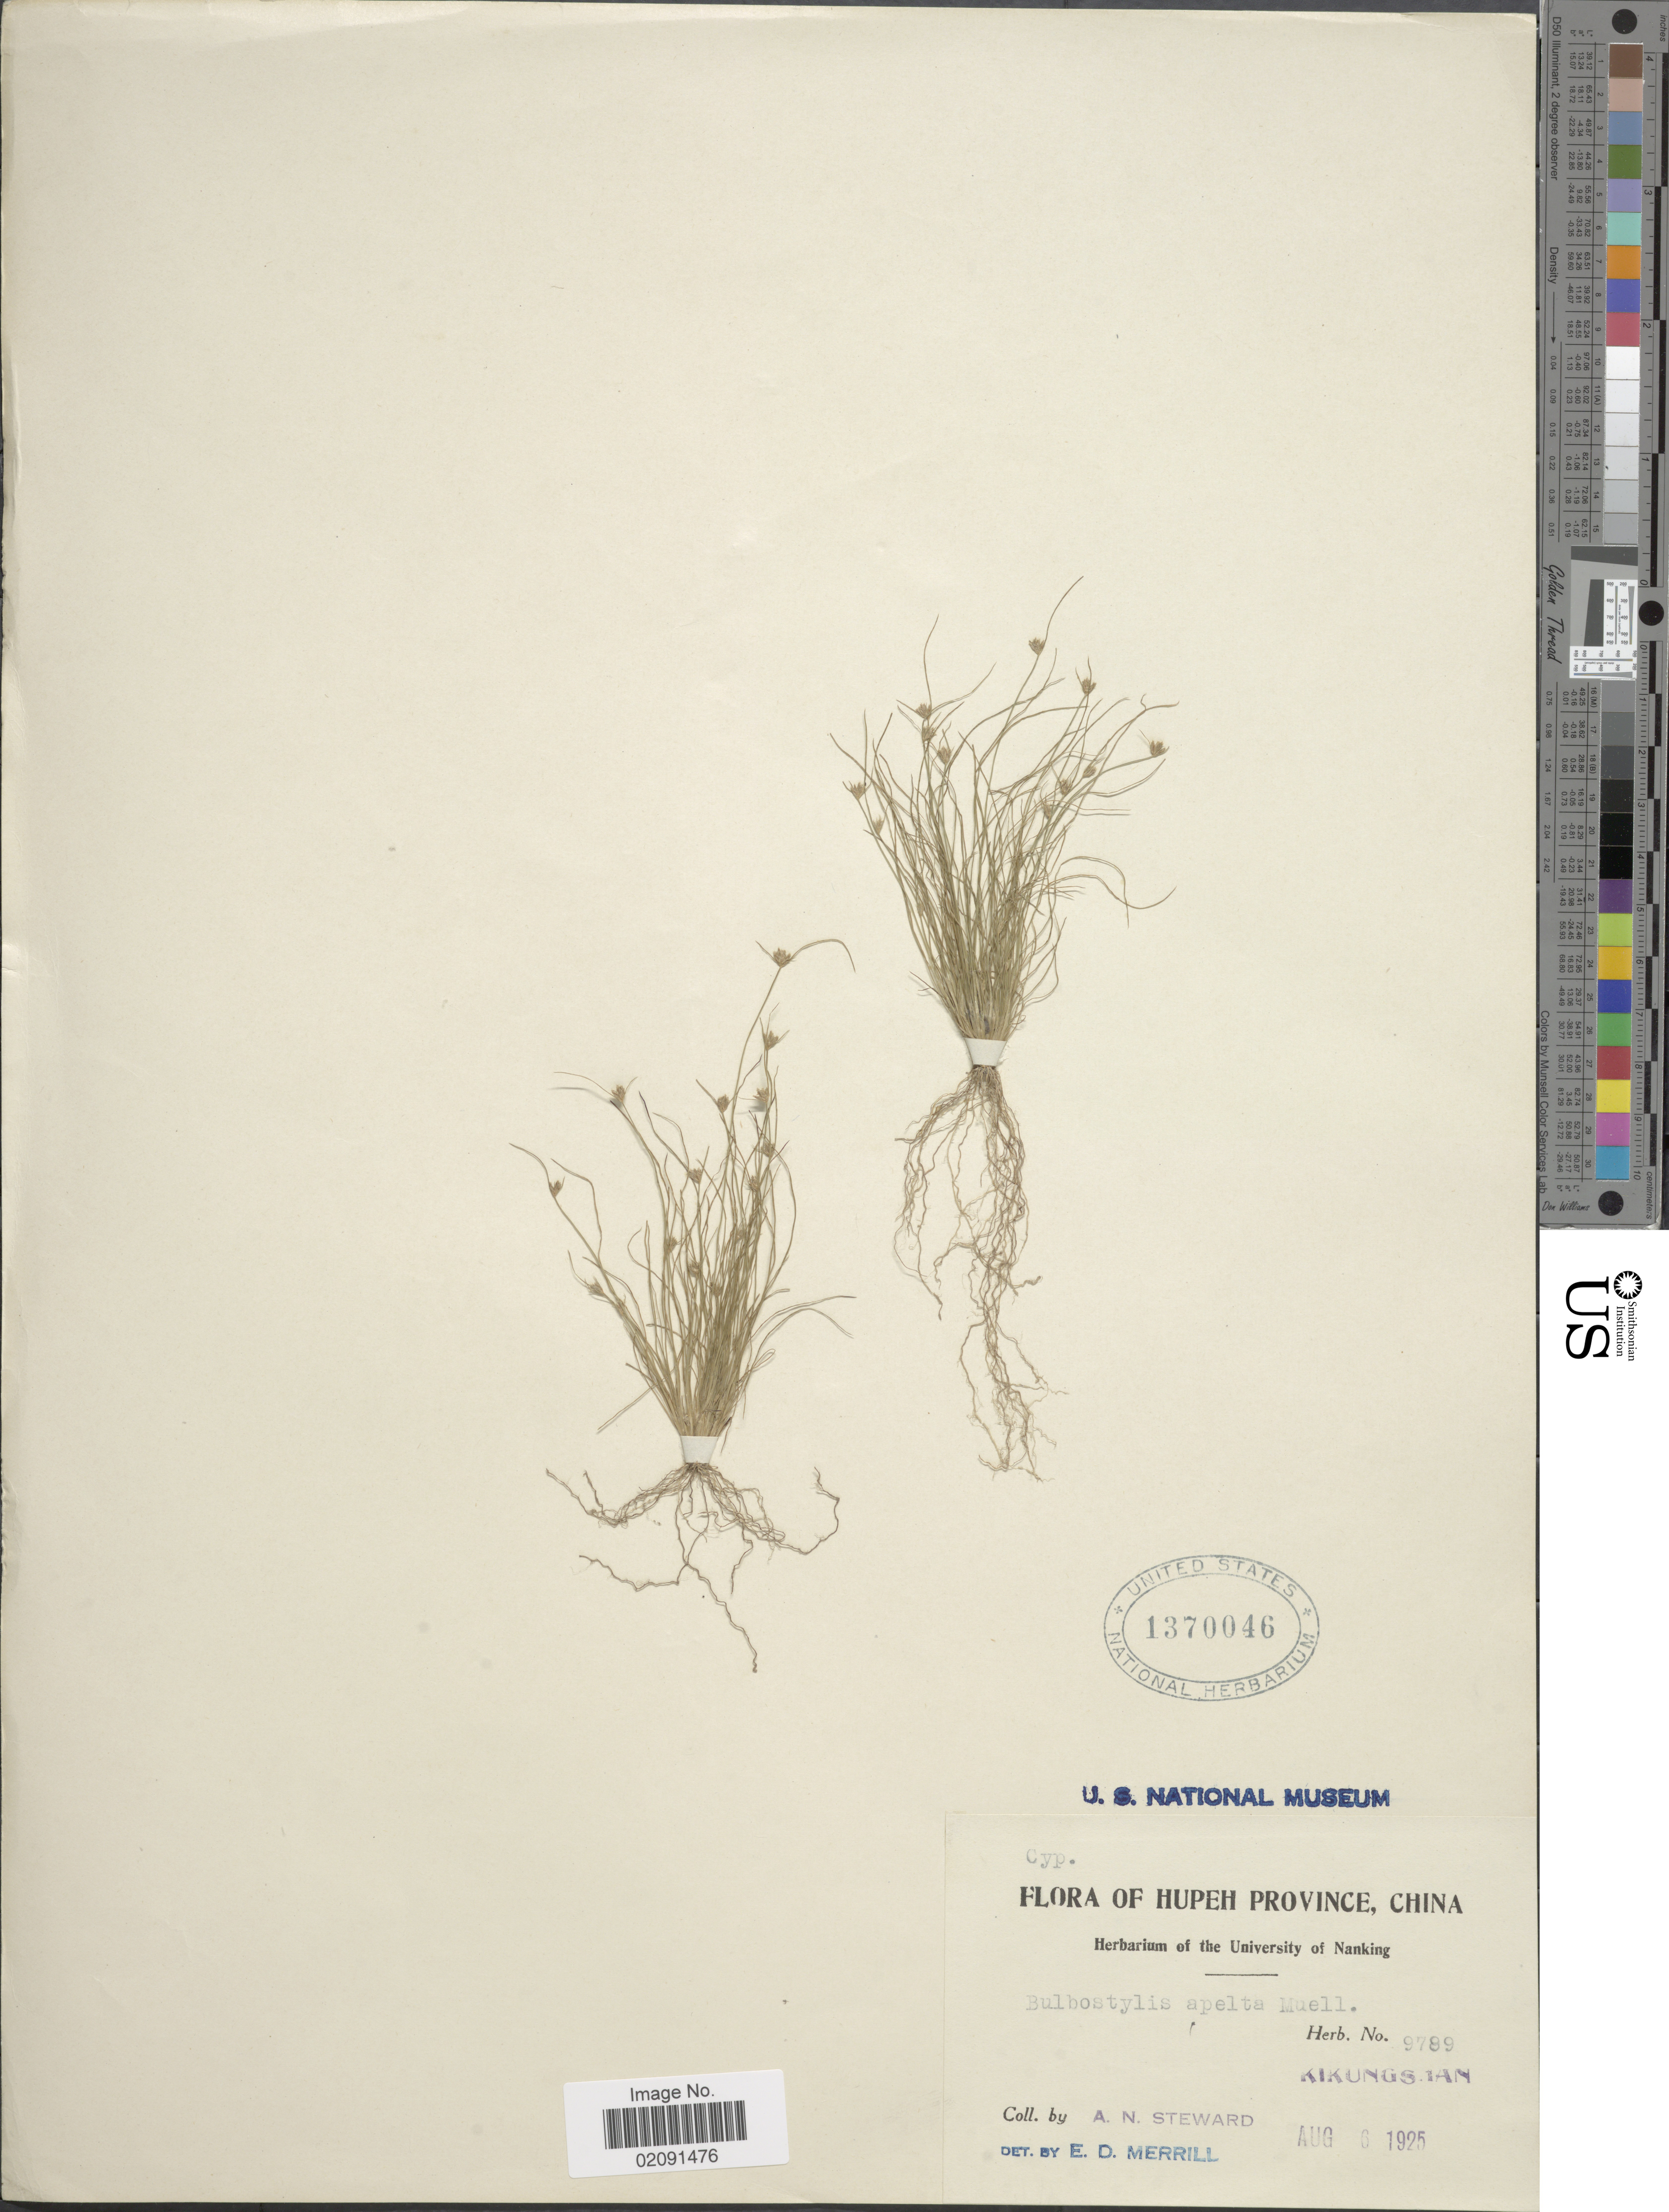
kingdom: Plantae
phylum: Tracheophyta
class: Liliopsida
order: Poales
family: Cyperaceae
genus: Bulbostylis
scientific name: Bulbostylis barbata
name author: (Rottb.) C.B. Clarke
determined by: Strong, Mark T., (BOT), Smithsonian Institution - National Museum of Natural History (UNITED STATES)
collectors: A. N. Steward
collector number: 9789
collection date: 1925-08-06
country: China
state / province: Hubei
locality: Hupeh Province, Kikungshan.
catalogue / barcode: US 1370046